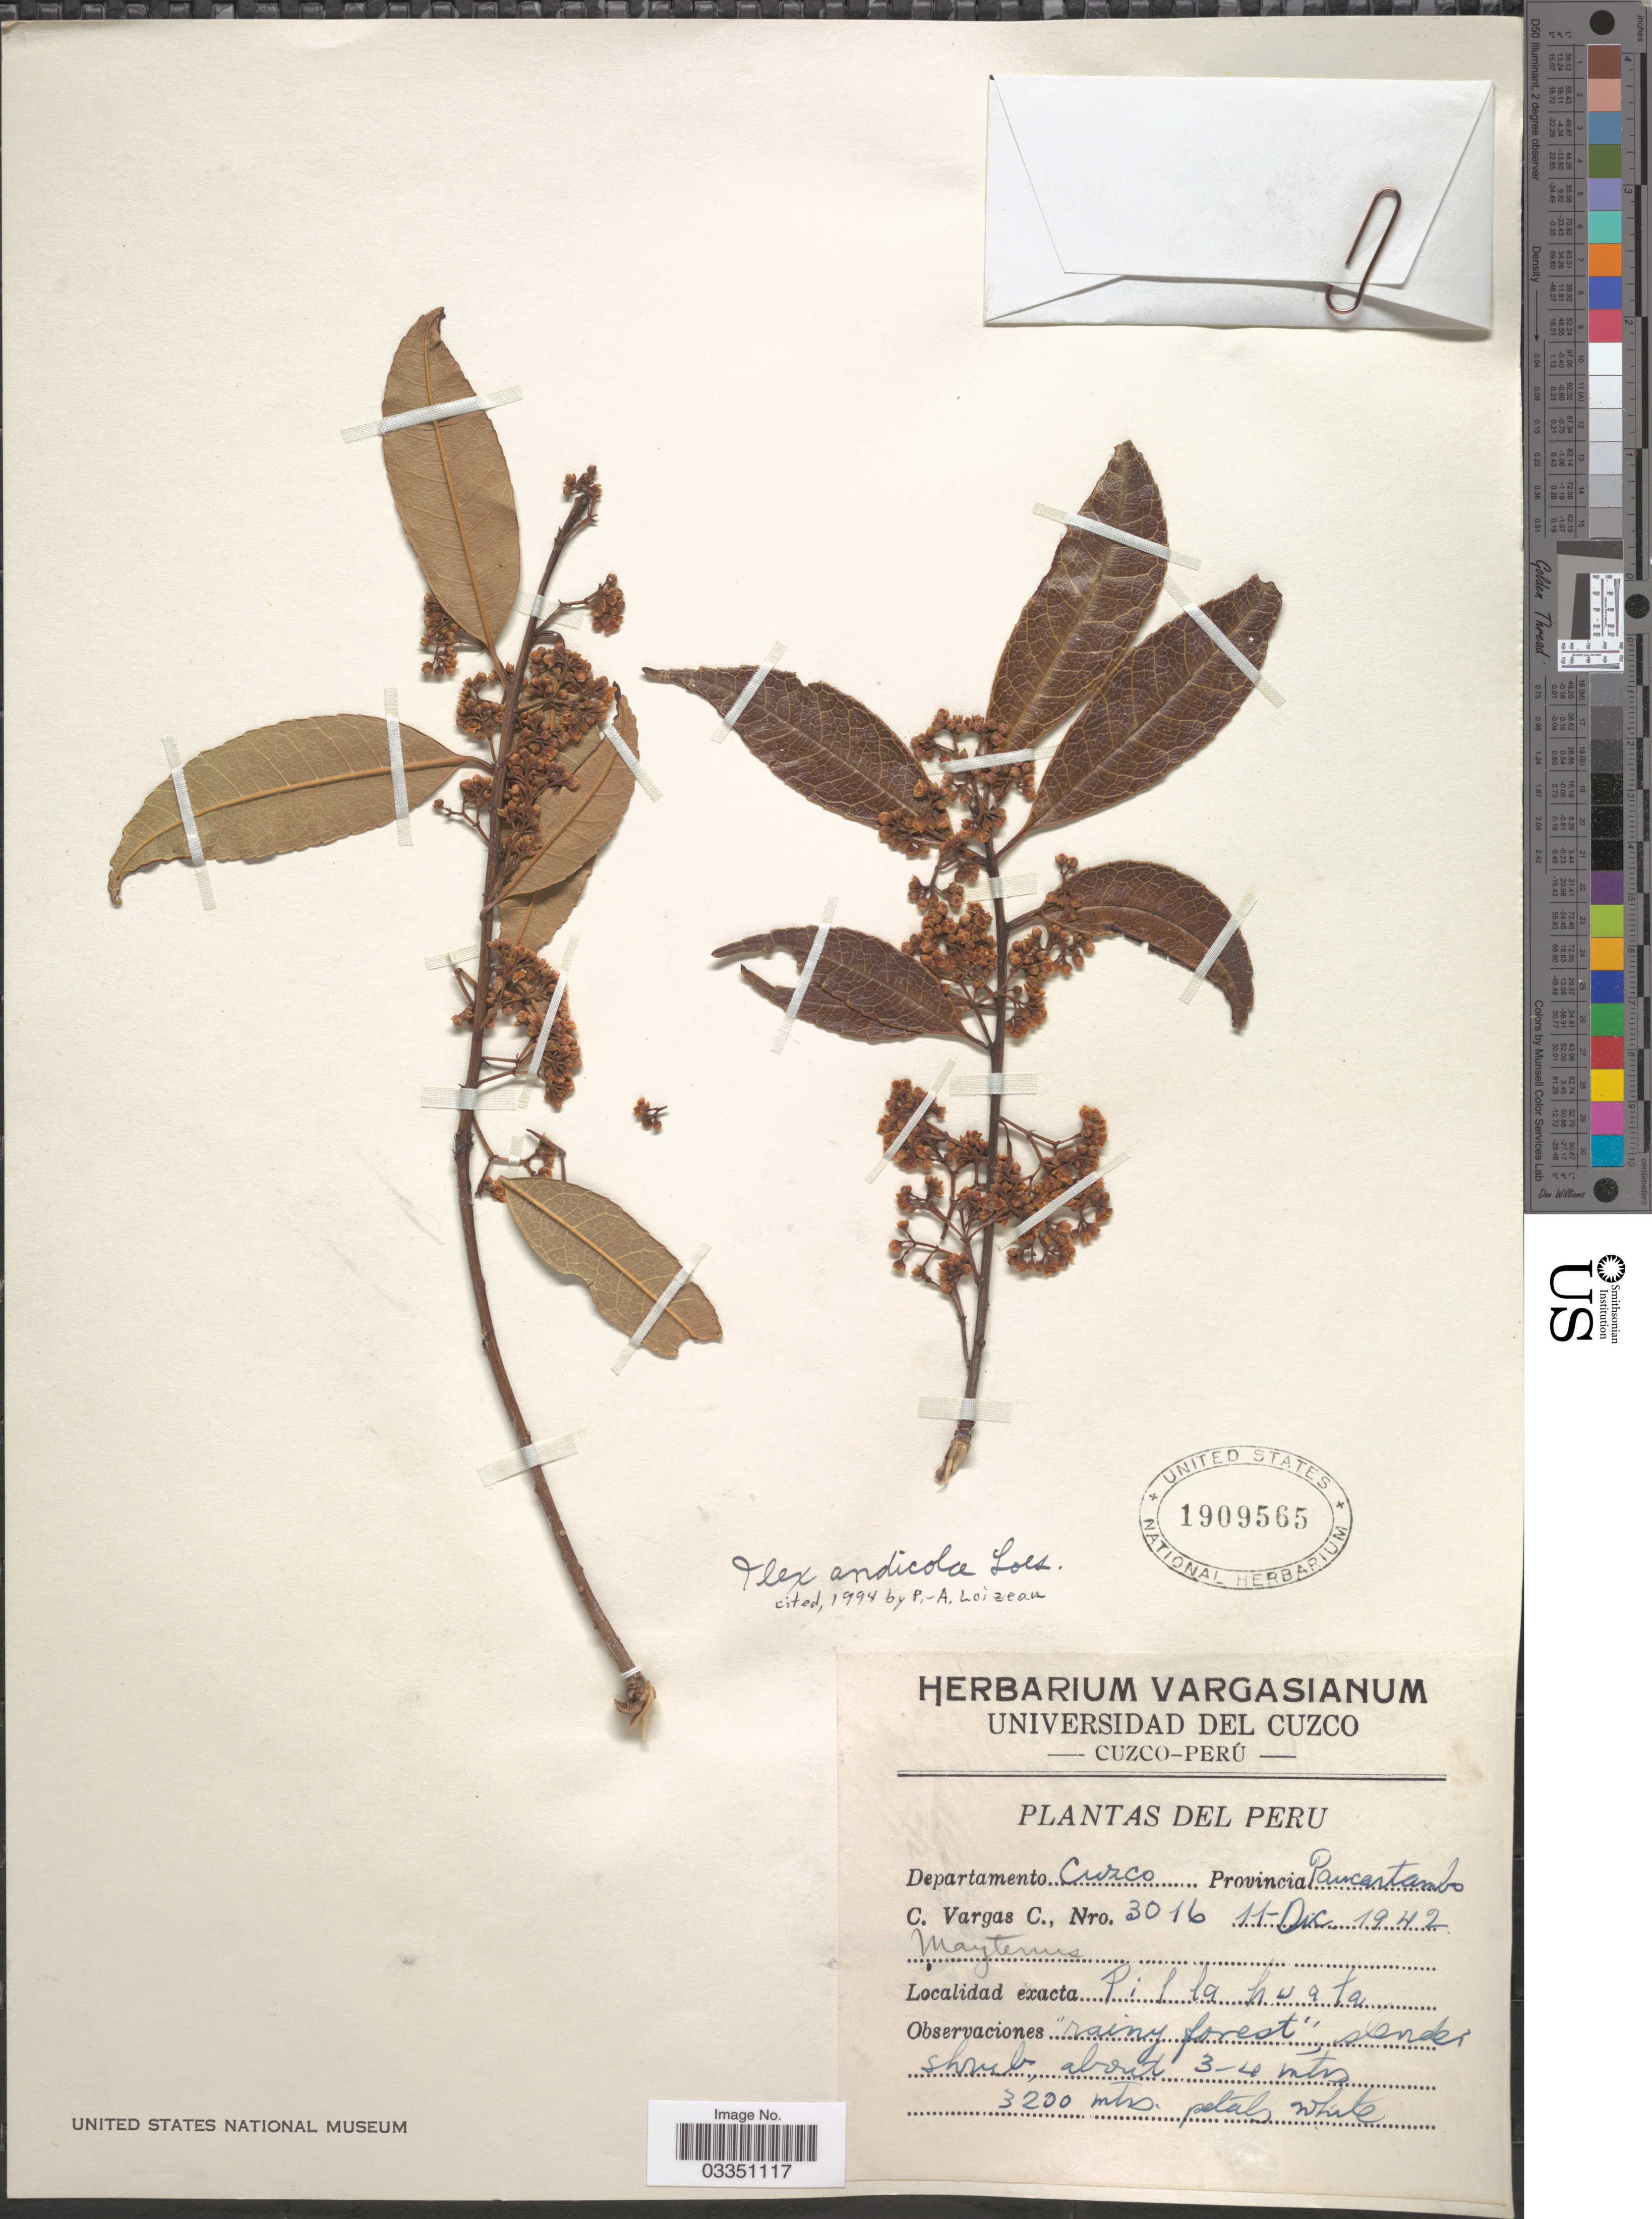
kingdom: Plantae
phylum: Tracheophyta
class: Magnoliopsida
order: Aquifoliales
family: Aquifoliaceae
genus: Ilex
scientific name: Ilex andicola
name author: Loes.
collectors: C. Vargas Calderón & Mayterus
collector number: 3016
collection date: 1942-12-11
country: Peru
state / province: Cusco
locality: Departamento Cuzco. Provincia Paucartambo. Pillahuata.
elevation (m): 3200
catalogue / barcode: US 1909565